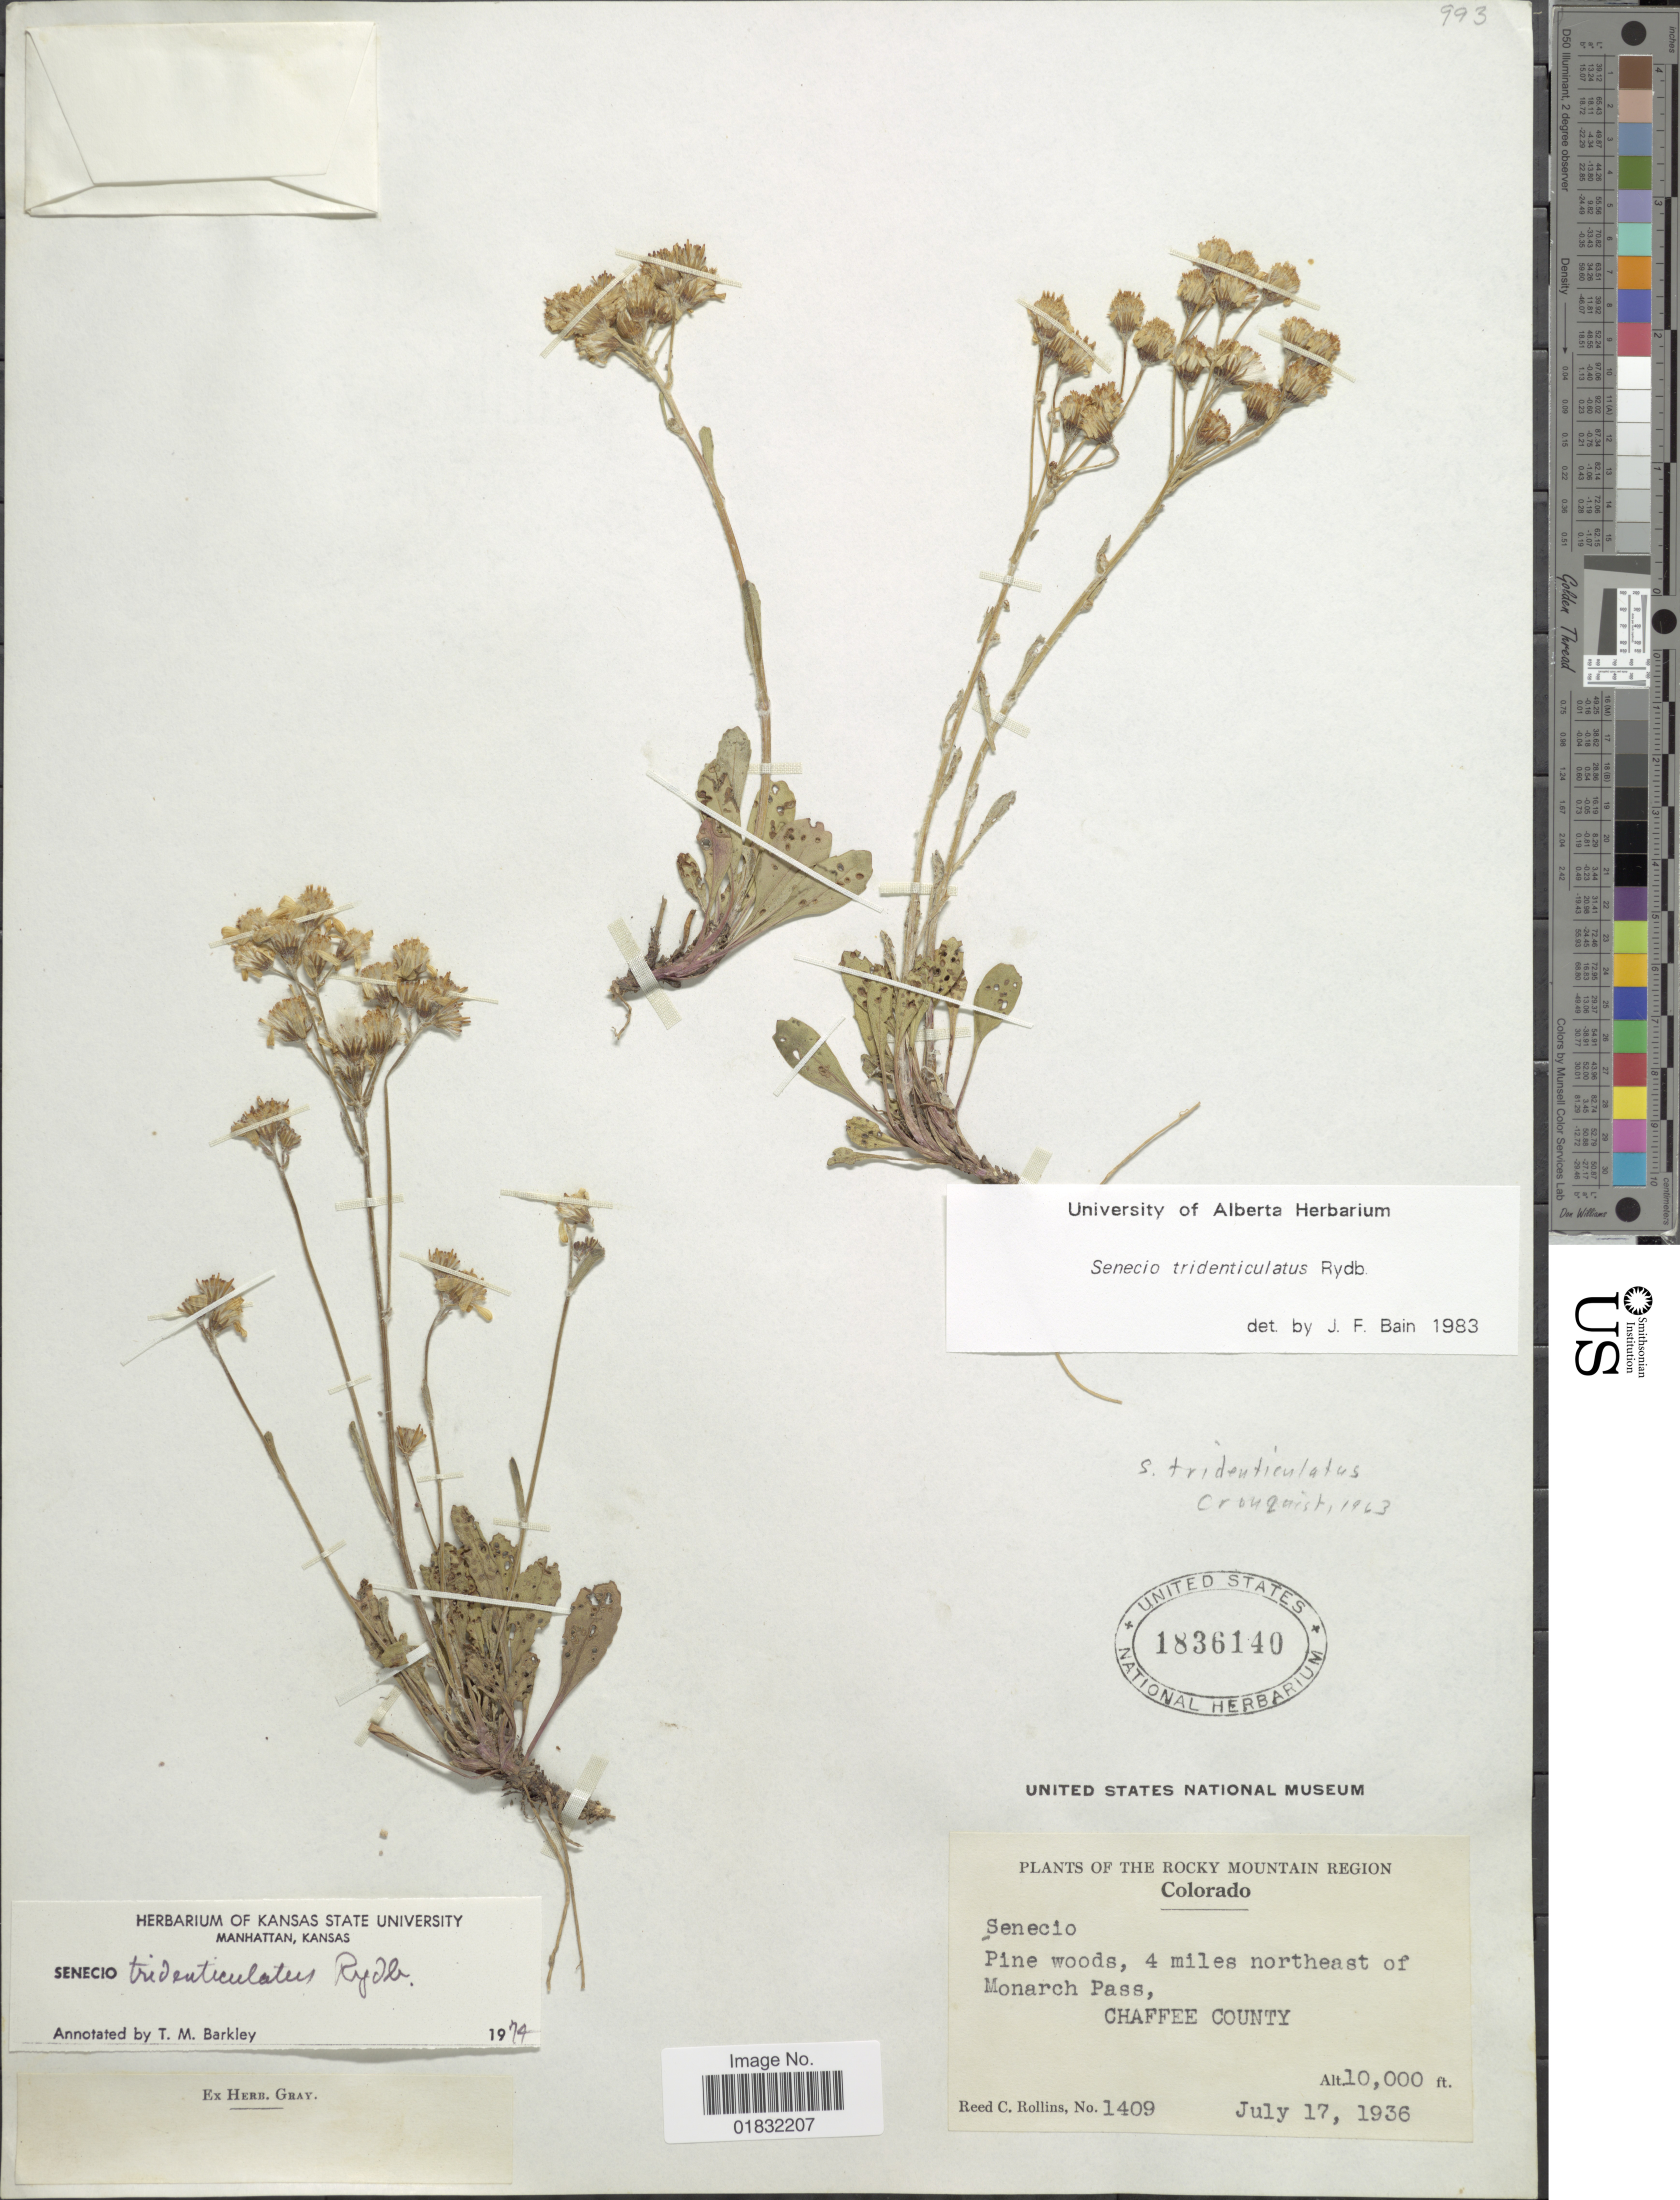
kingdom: Plantae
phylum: Tracheophyta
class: Magnoliopsida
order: Asterales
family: Asteraceae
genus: Packera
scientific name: Packera tridenticulata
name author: (Rydb.) W.A. Weber & Á. Löve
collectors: R. C. Rollins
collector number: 1409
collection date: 1936-07-17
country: United States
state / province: Colorado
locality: Pine woods, 4 miles northeast of Monarch Pass, Chaffee County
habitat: pine woods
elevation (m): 3048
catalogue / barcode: US 1836140